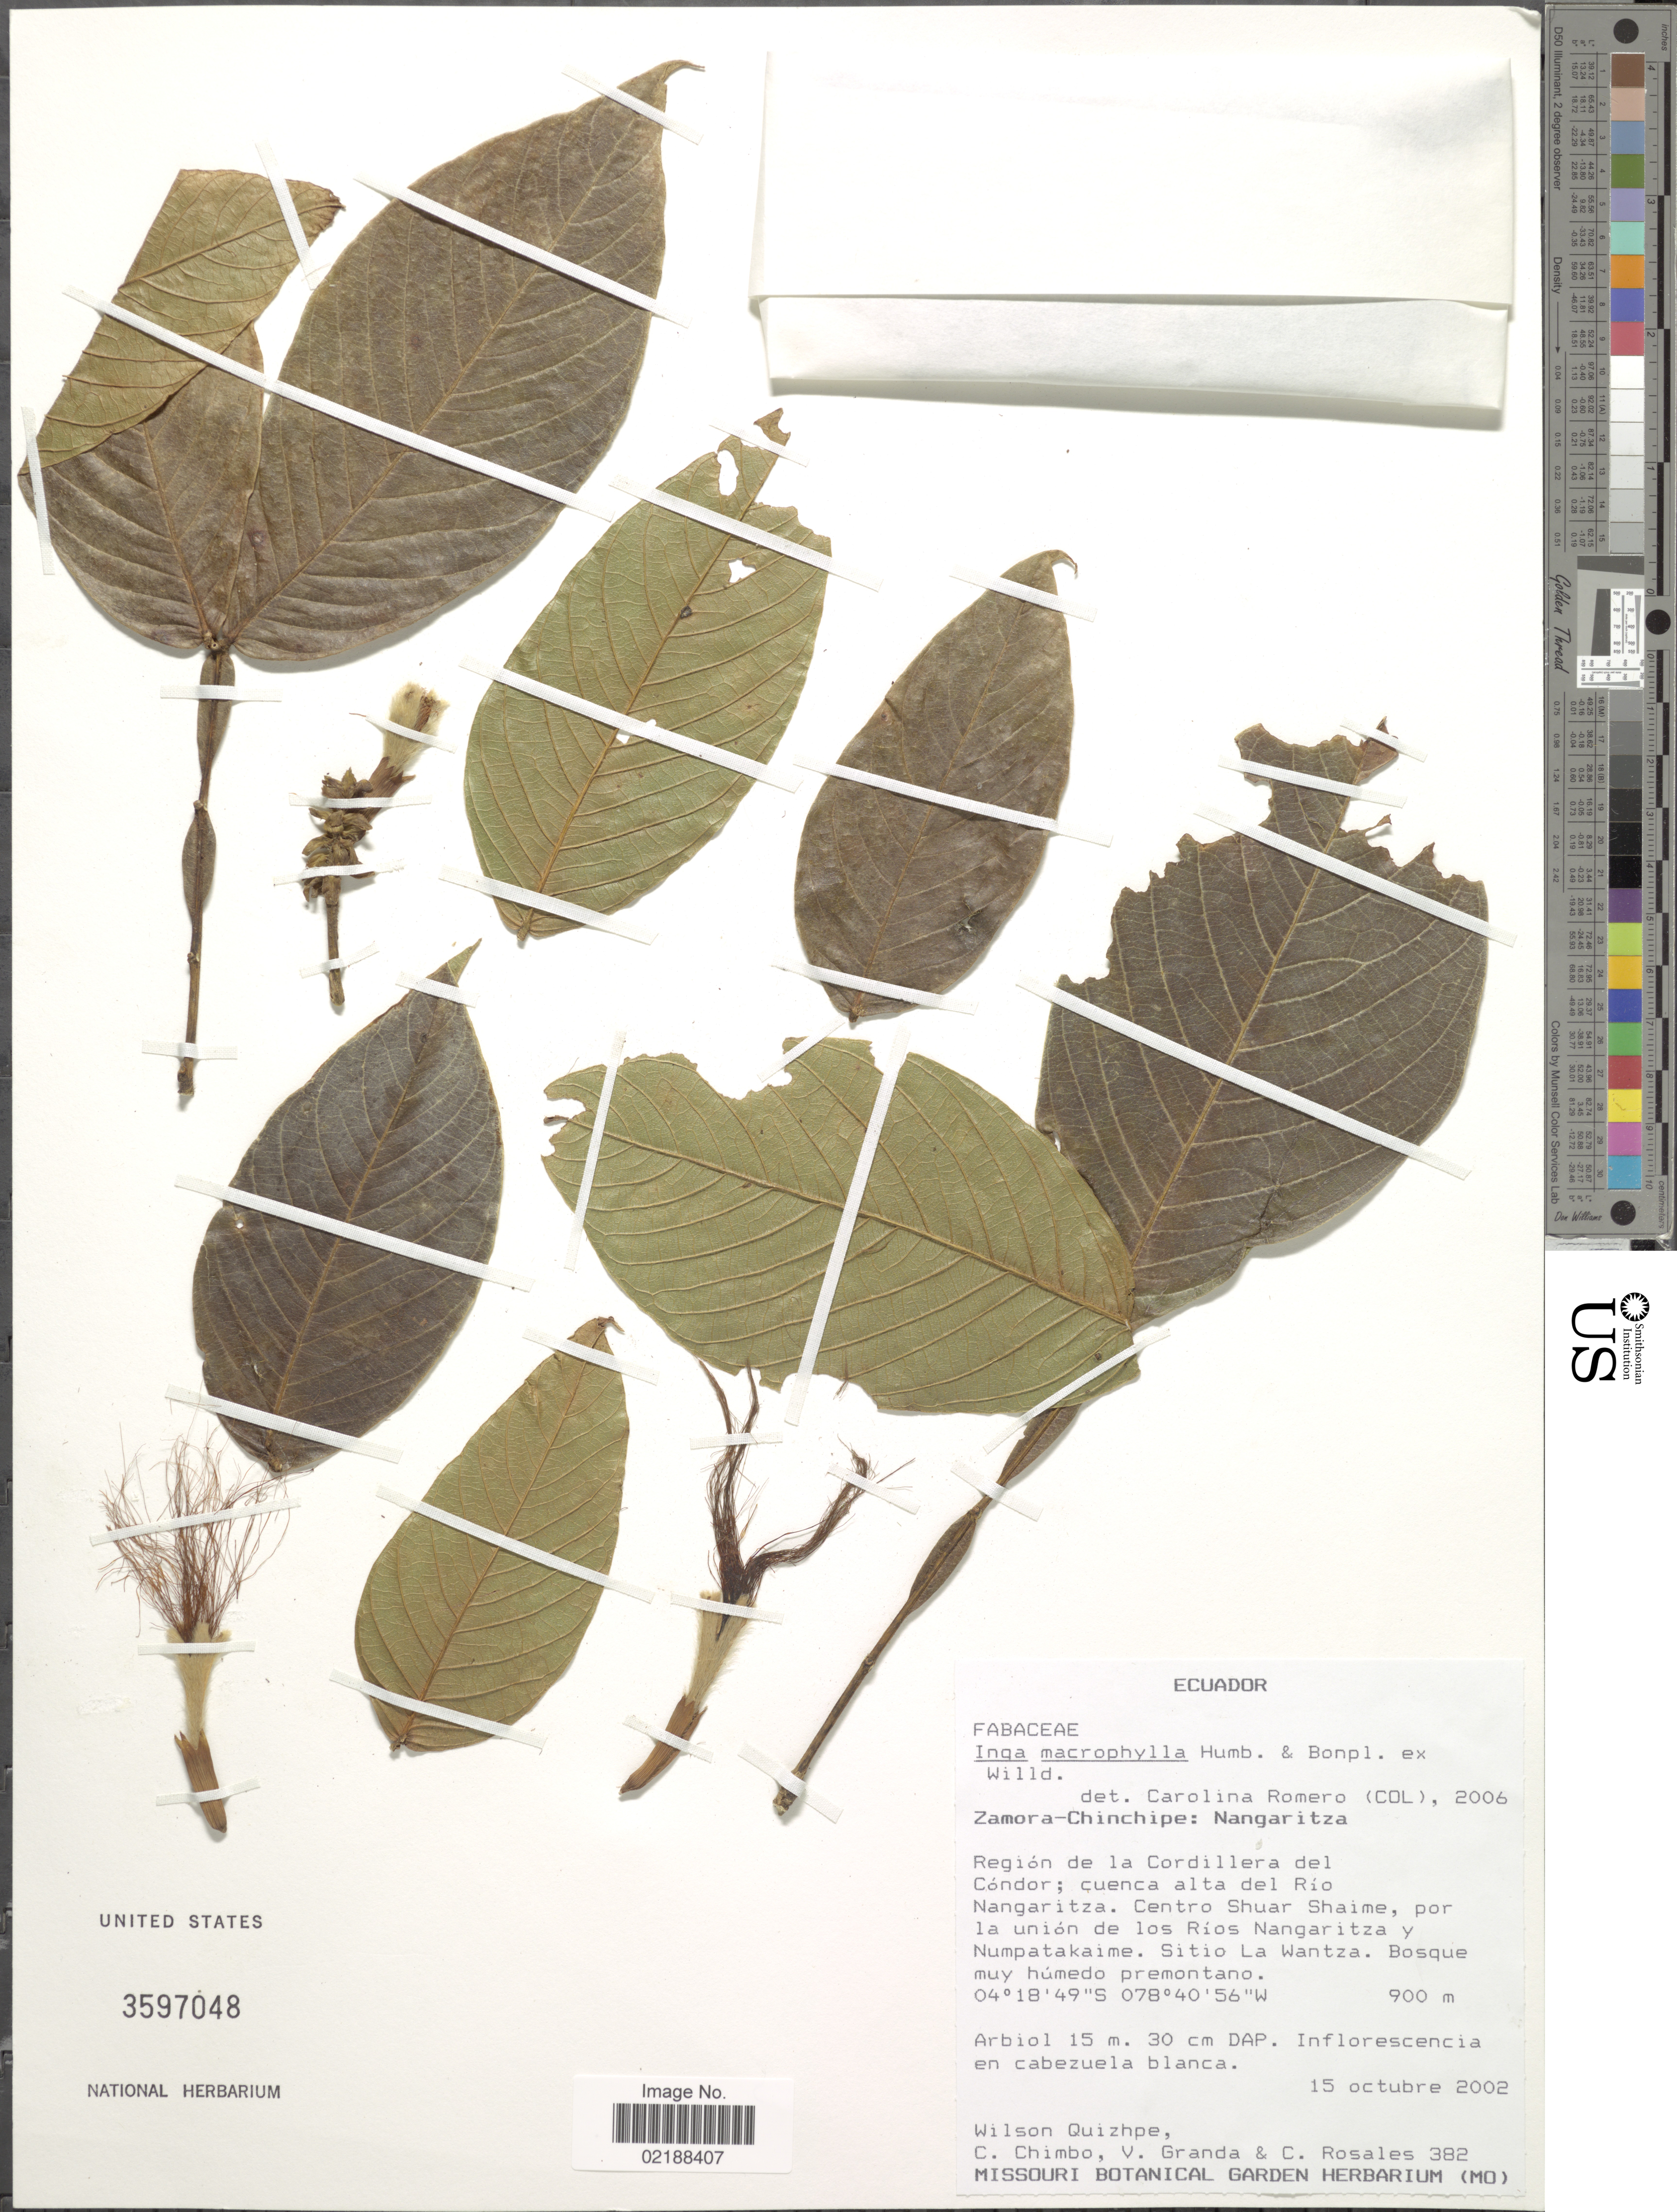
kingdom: Plantae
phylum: Tracheophyta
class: Magnoliopsida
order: Fabales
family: Fabaceae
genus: Inga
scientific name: Inga macrophylla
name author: Humb. & Bonpl. ex Willd.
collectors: W. Quizhpe, C. Chimbo, V. Granda & C. Rosales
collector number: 382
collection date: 2002-10-15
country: Ecuador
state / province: Zamora-Chinchipe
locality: Nangaritza. Region de la Cordillera del Condor; cuenca alta del Rio Nangaritza. Centro Shuar Shaime, por la union de los Rios Nangaritza y Numpatakaime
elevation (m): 900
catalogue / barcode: US 3597048